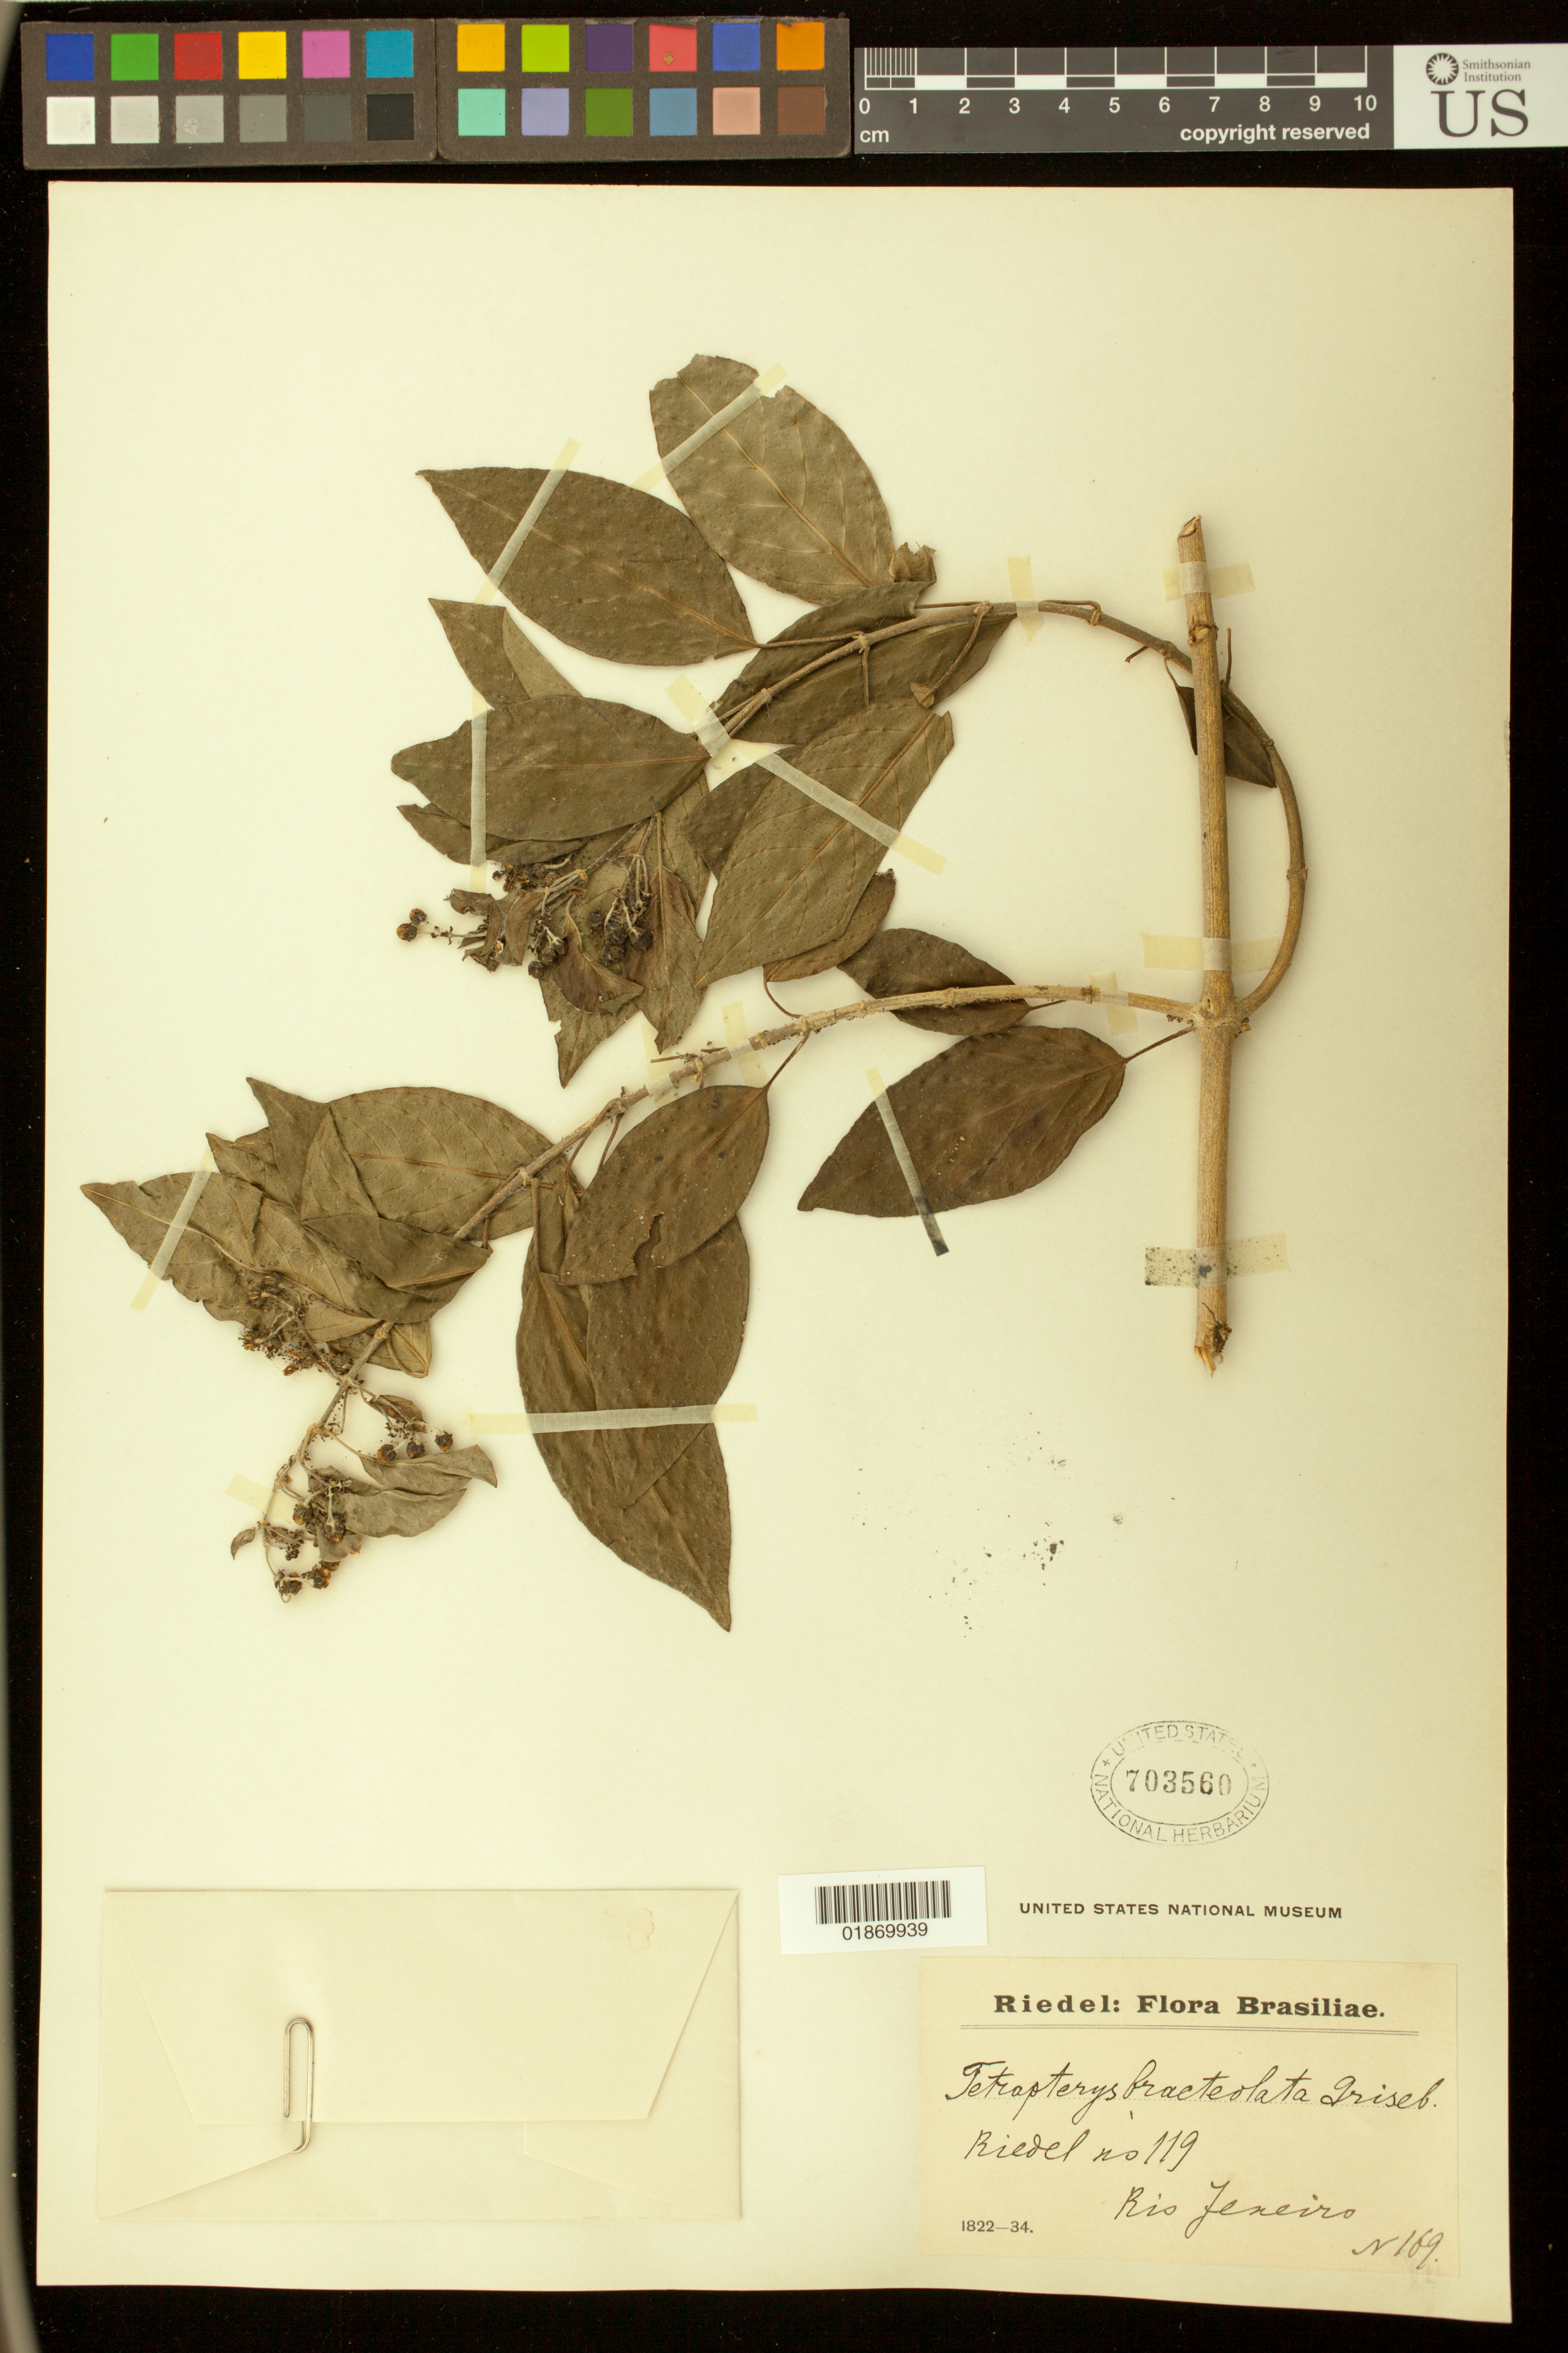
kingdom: Plantae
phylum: Tracheophyta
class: Magnoliopsida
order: Malpighiales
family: Malpighiaceae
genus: Tetrapterys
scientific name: Tetrapterys bracteolata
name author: Griseb.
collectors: L. Riedel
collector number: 169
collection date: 1822/1824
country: Brazil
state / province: Rio de Janeiro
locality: Rio Janeiro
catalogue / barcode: US 703560